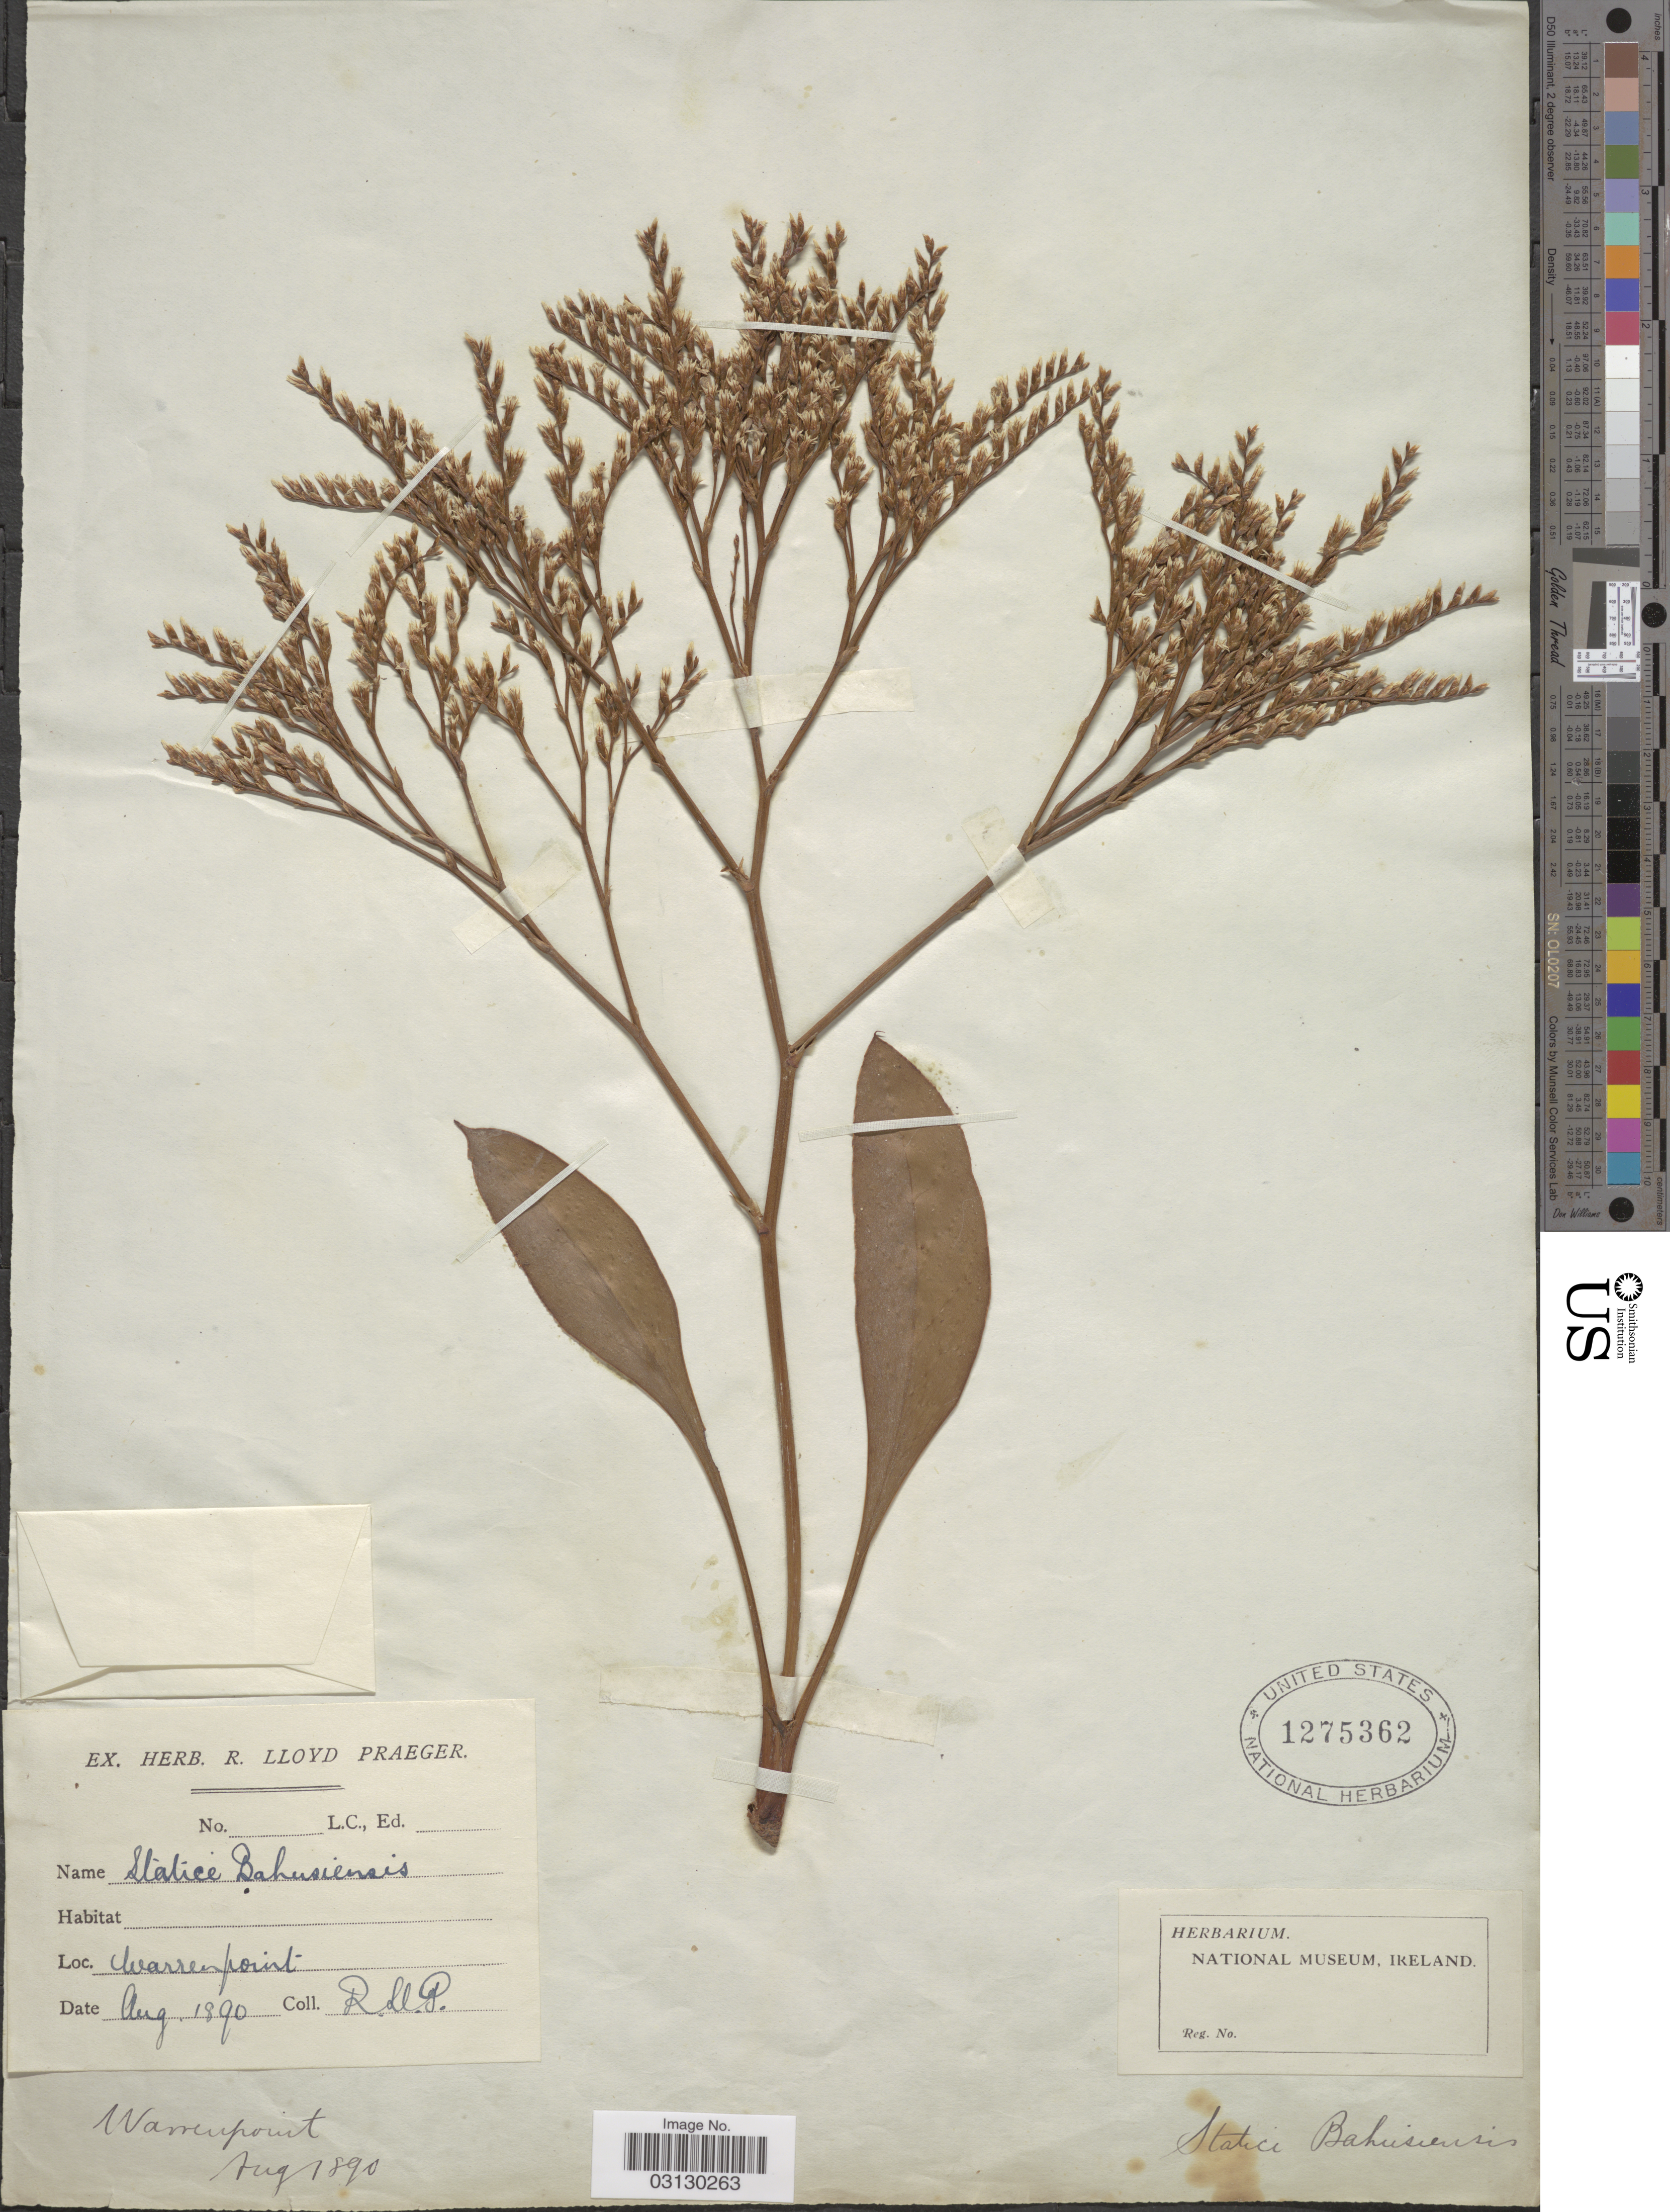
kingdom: Plantae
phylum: Tracheophyta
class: Magnoliopsida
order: Caryophyllales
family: Plumbaginaceae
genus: Limonium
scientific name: Limonium humile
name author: Mill.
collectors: R. Praeger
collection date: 1890-08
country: Ireland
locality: Warrenpoint.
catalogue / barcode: US 1275362